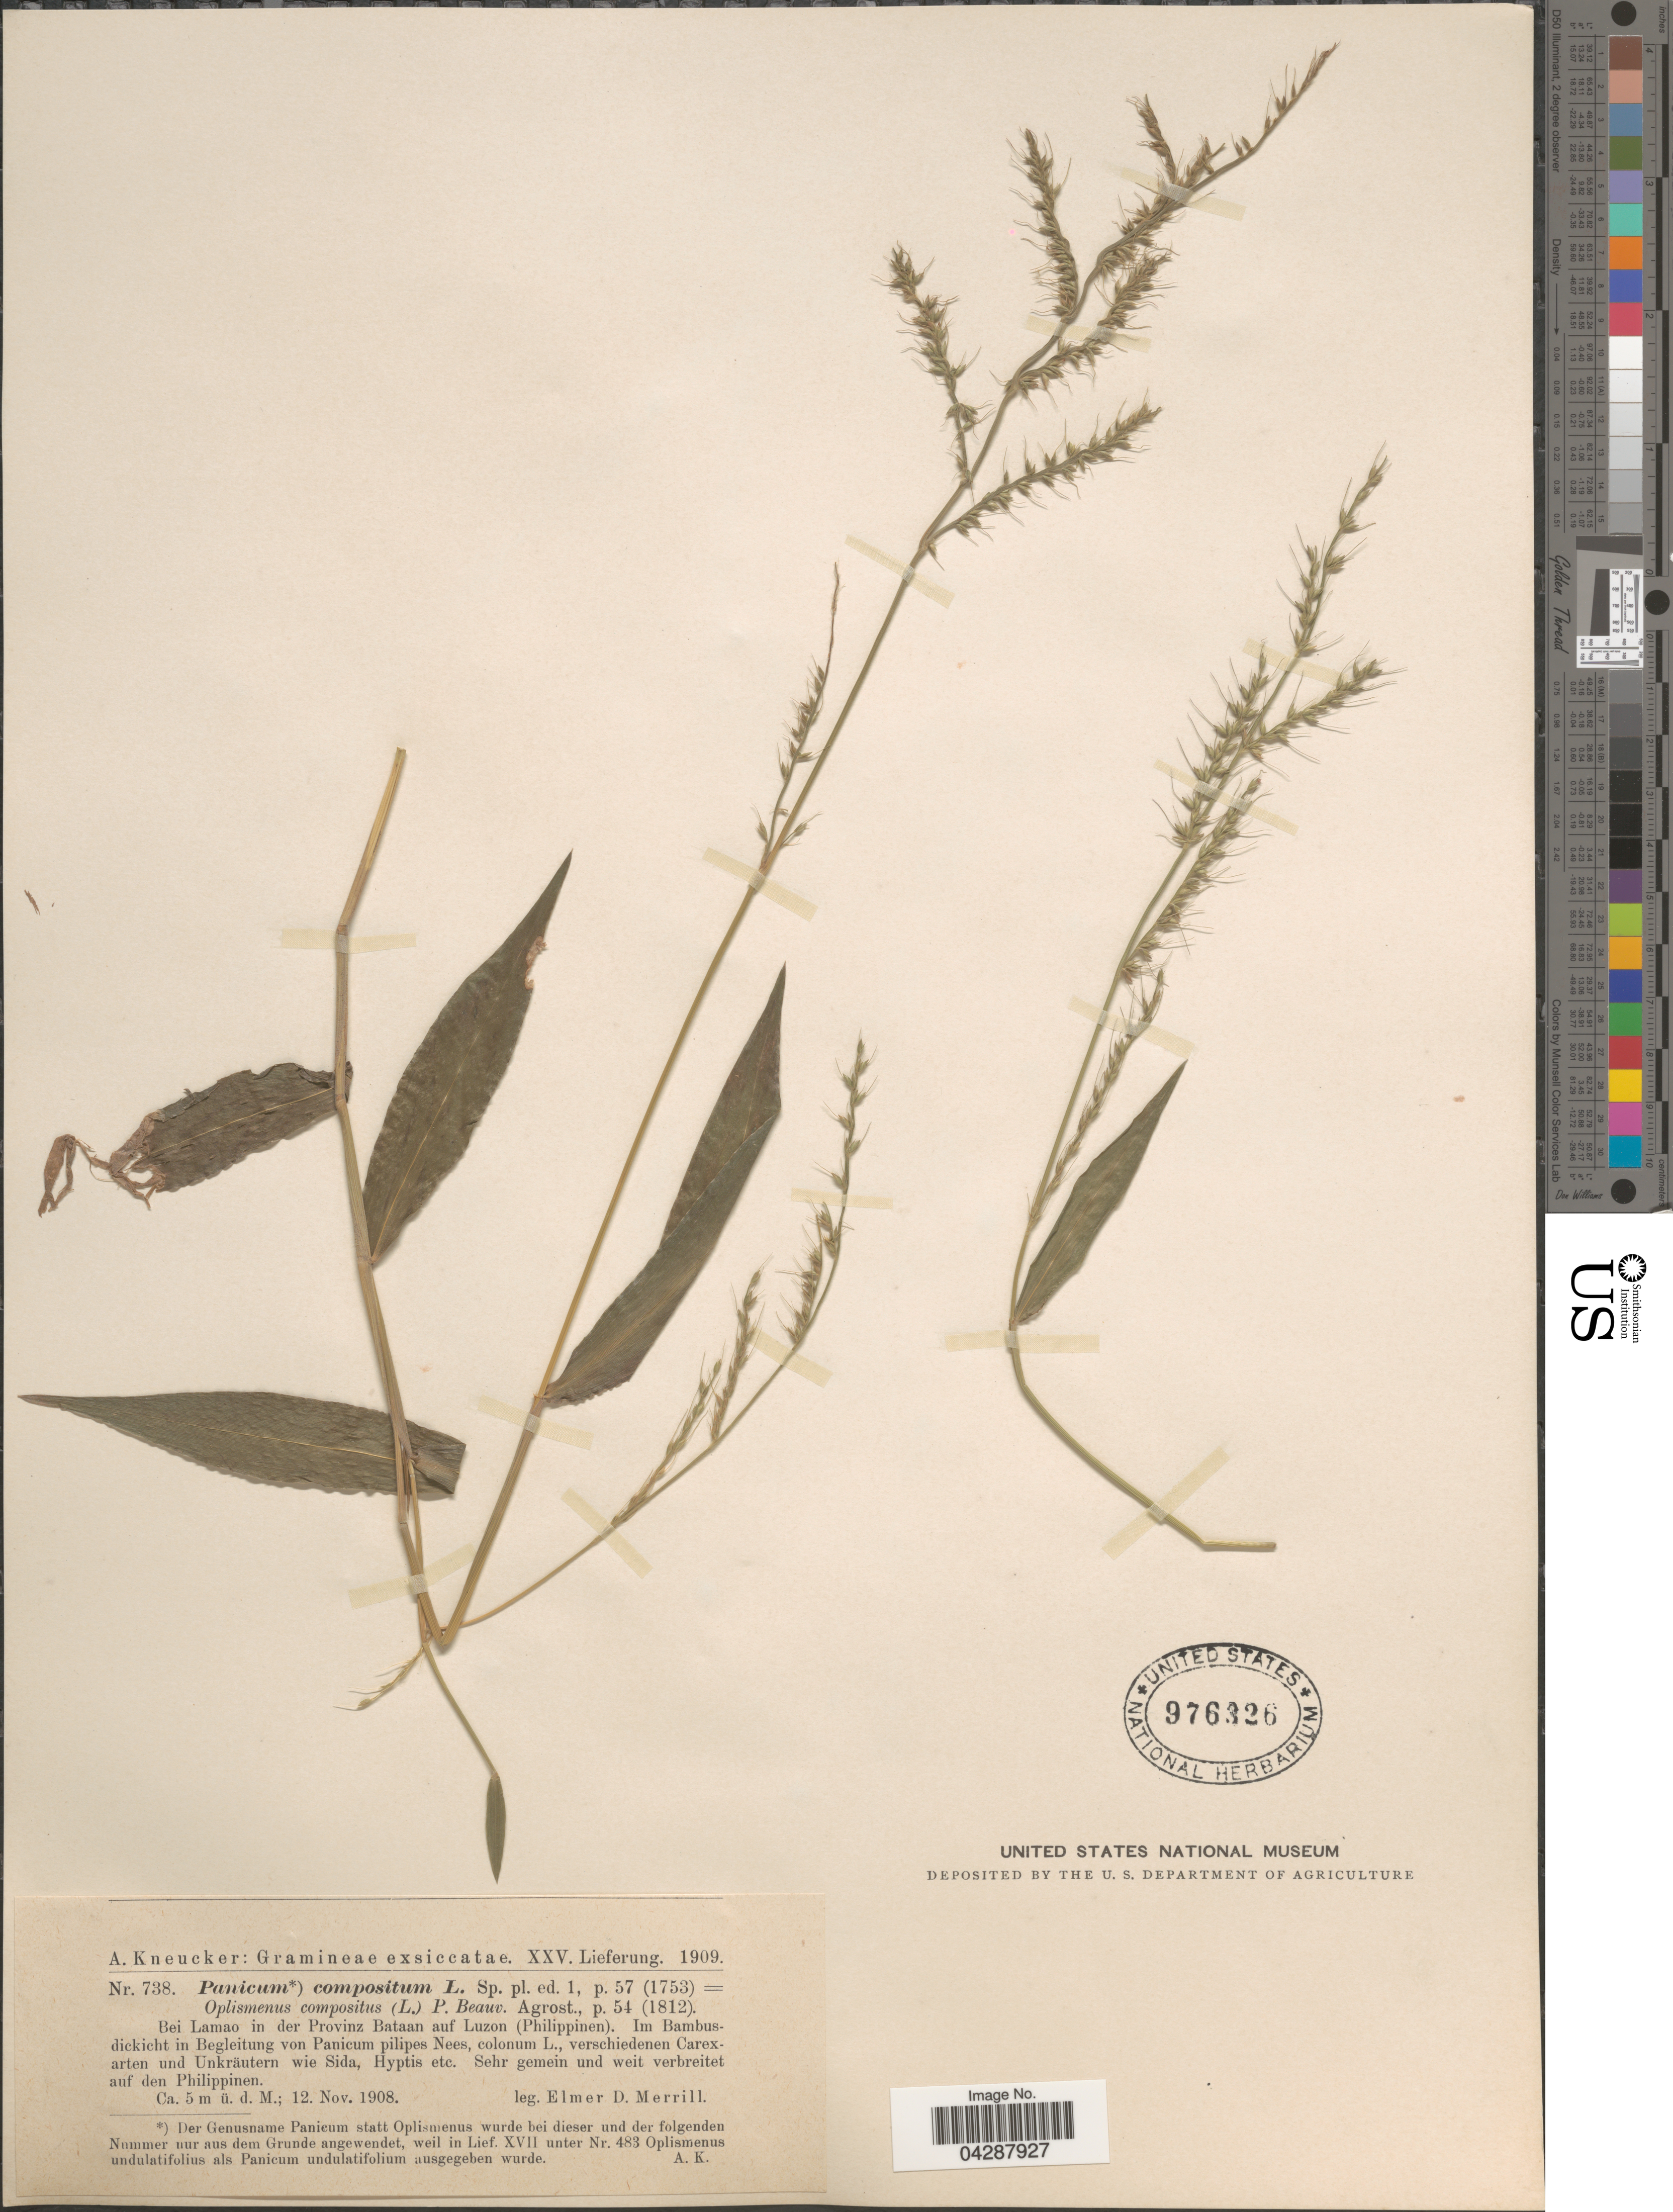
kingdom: Plantae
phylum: Tracheophyta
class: Liliopsida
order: Poales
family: Poaceae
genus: Oplismenus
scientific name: Oplismenus compositus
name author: (L.) P. Beauv.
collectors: E. D. Merrill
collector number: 738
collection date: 1908-11-12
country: Philippines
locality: Bei Lamao in der Provinz Bataan auf Luzon (Philippinen).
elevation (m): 5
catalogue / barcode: US 976326